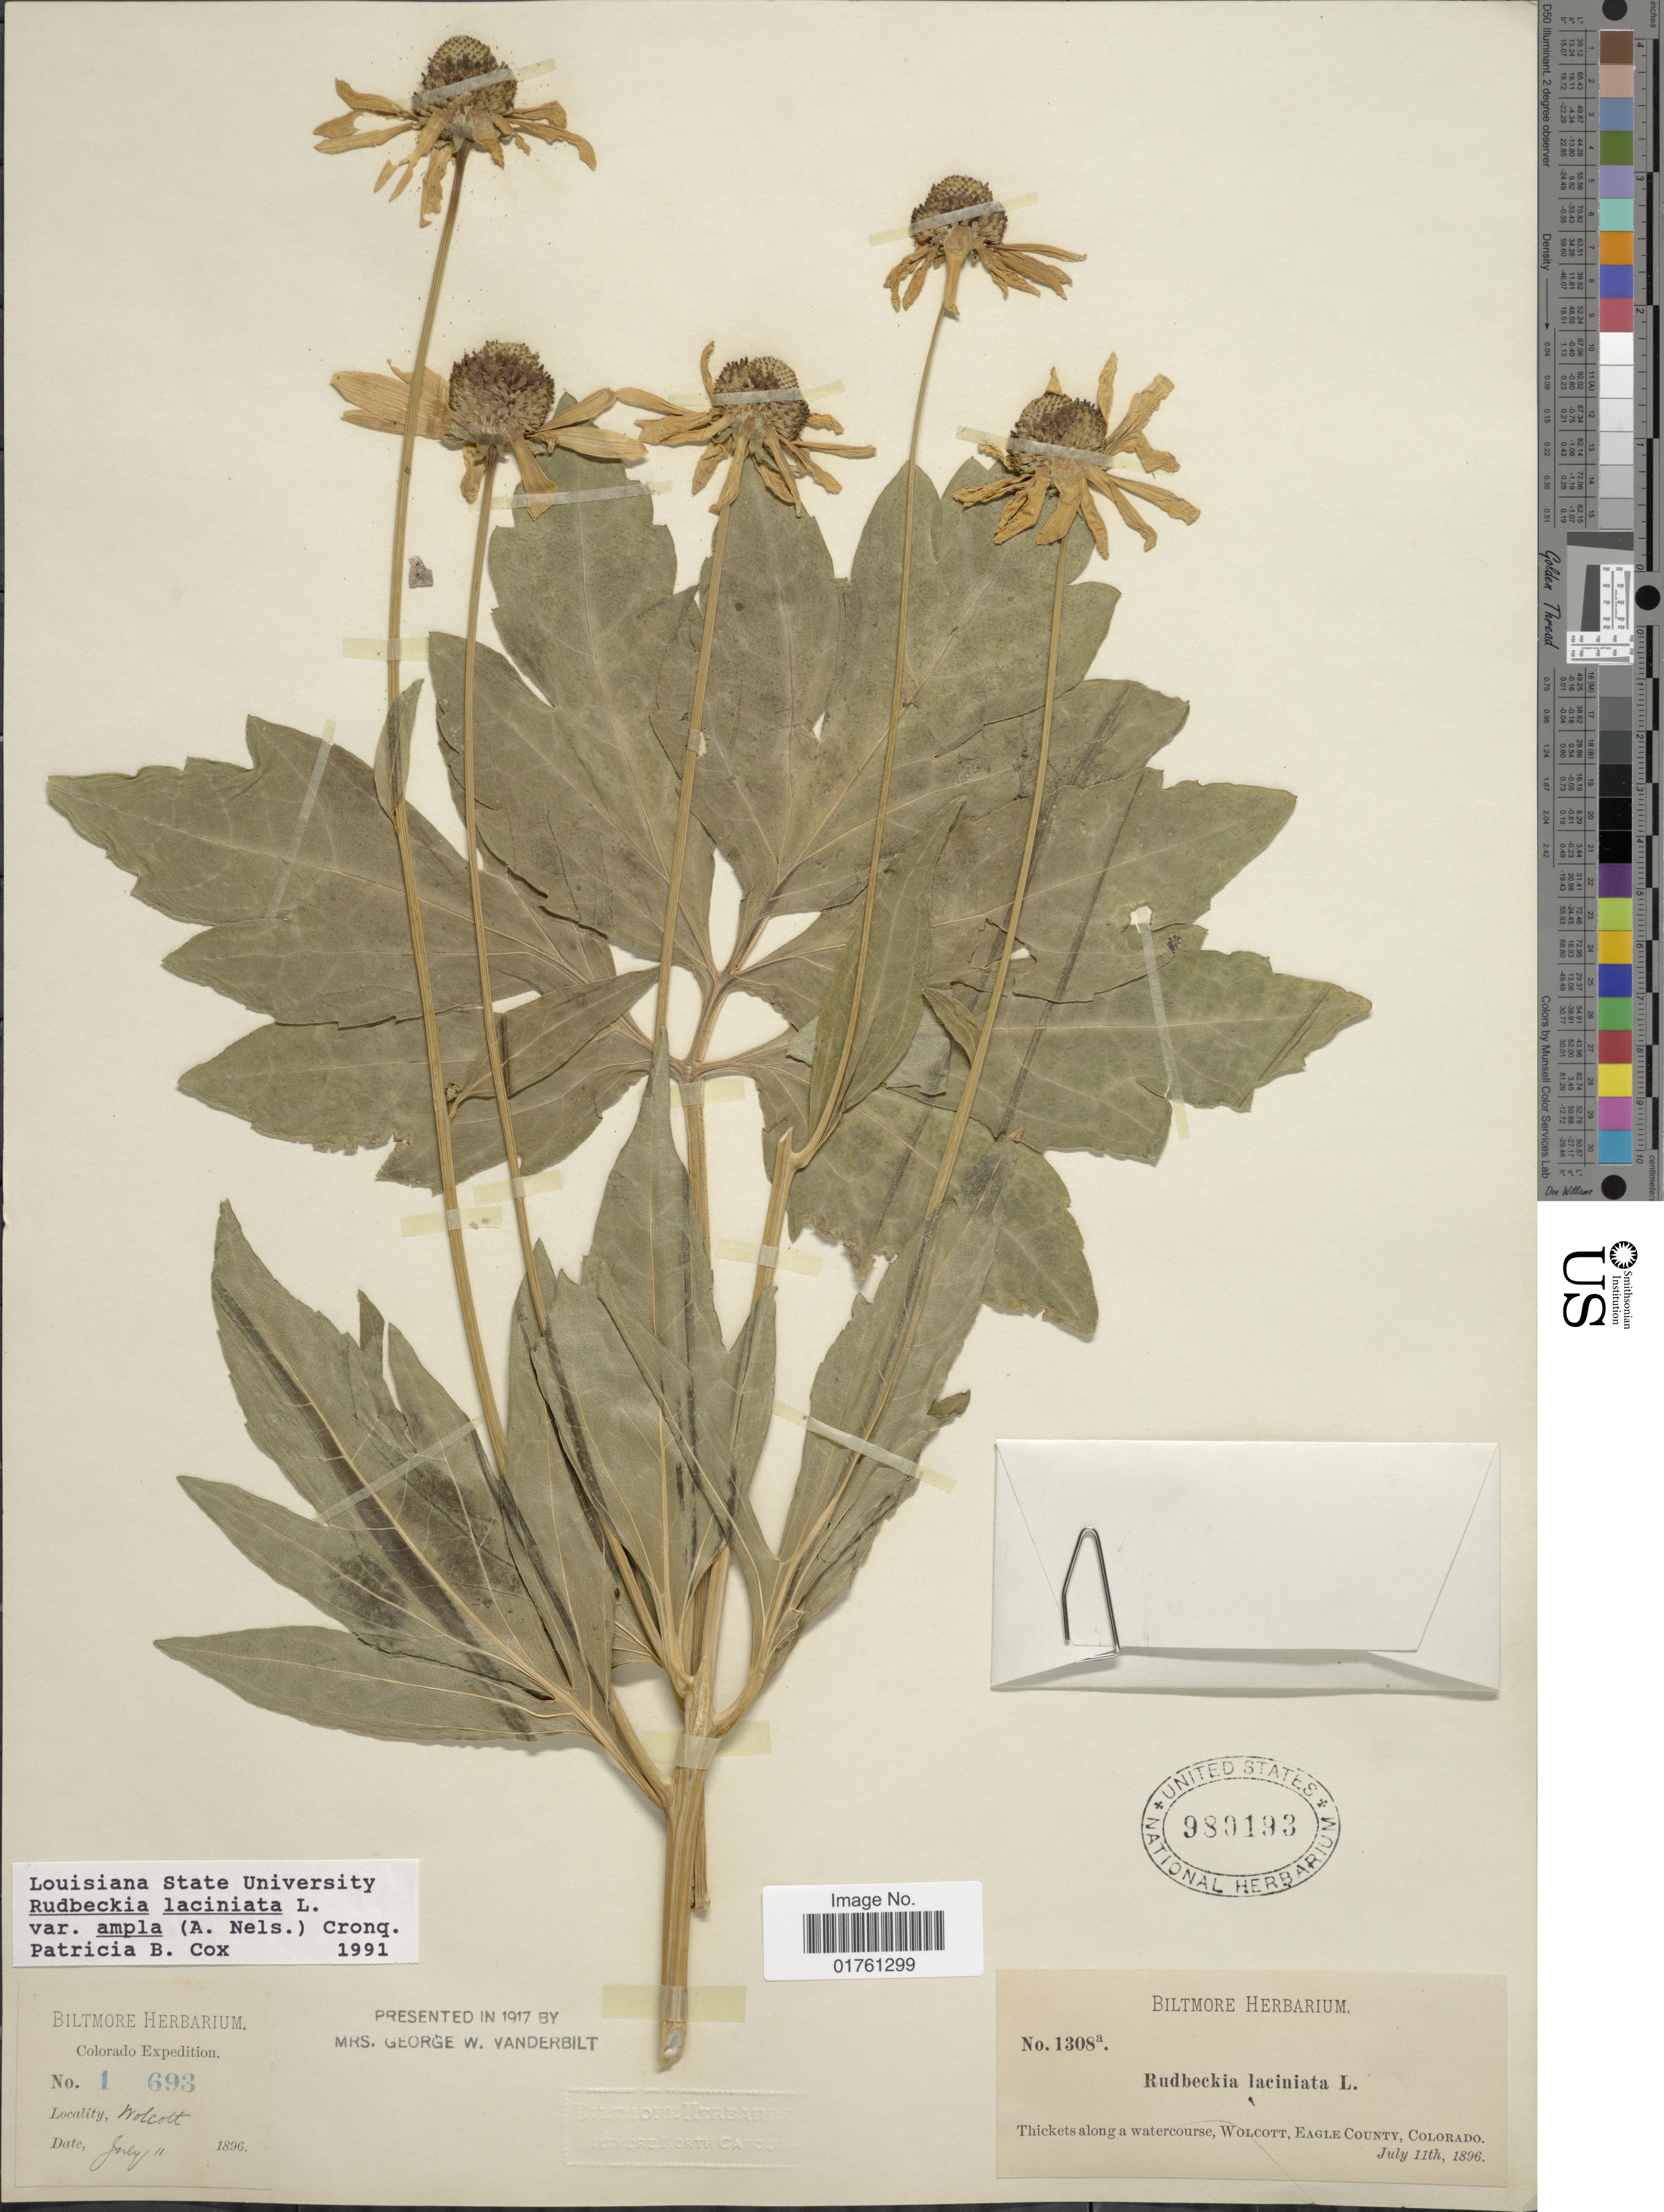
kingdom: Plantae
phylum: Tracheophyta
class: Magnoliopsida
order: Asterales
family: Asteraceae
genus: Rudbeckia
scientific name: Rudbeckia laciniata var. ampla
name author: (A. Nelson) Cronq.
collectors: ex herb. Biltmore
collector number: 1308a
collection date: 1896-07-11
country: United States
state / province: Colorado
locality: Thickets along a watercourse, Wolcott, Eagle County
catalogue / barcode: US 980193